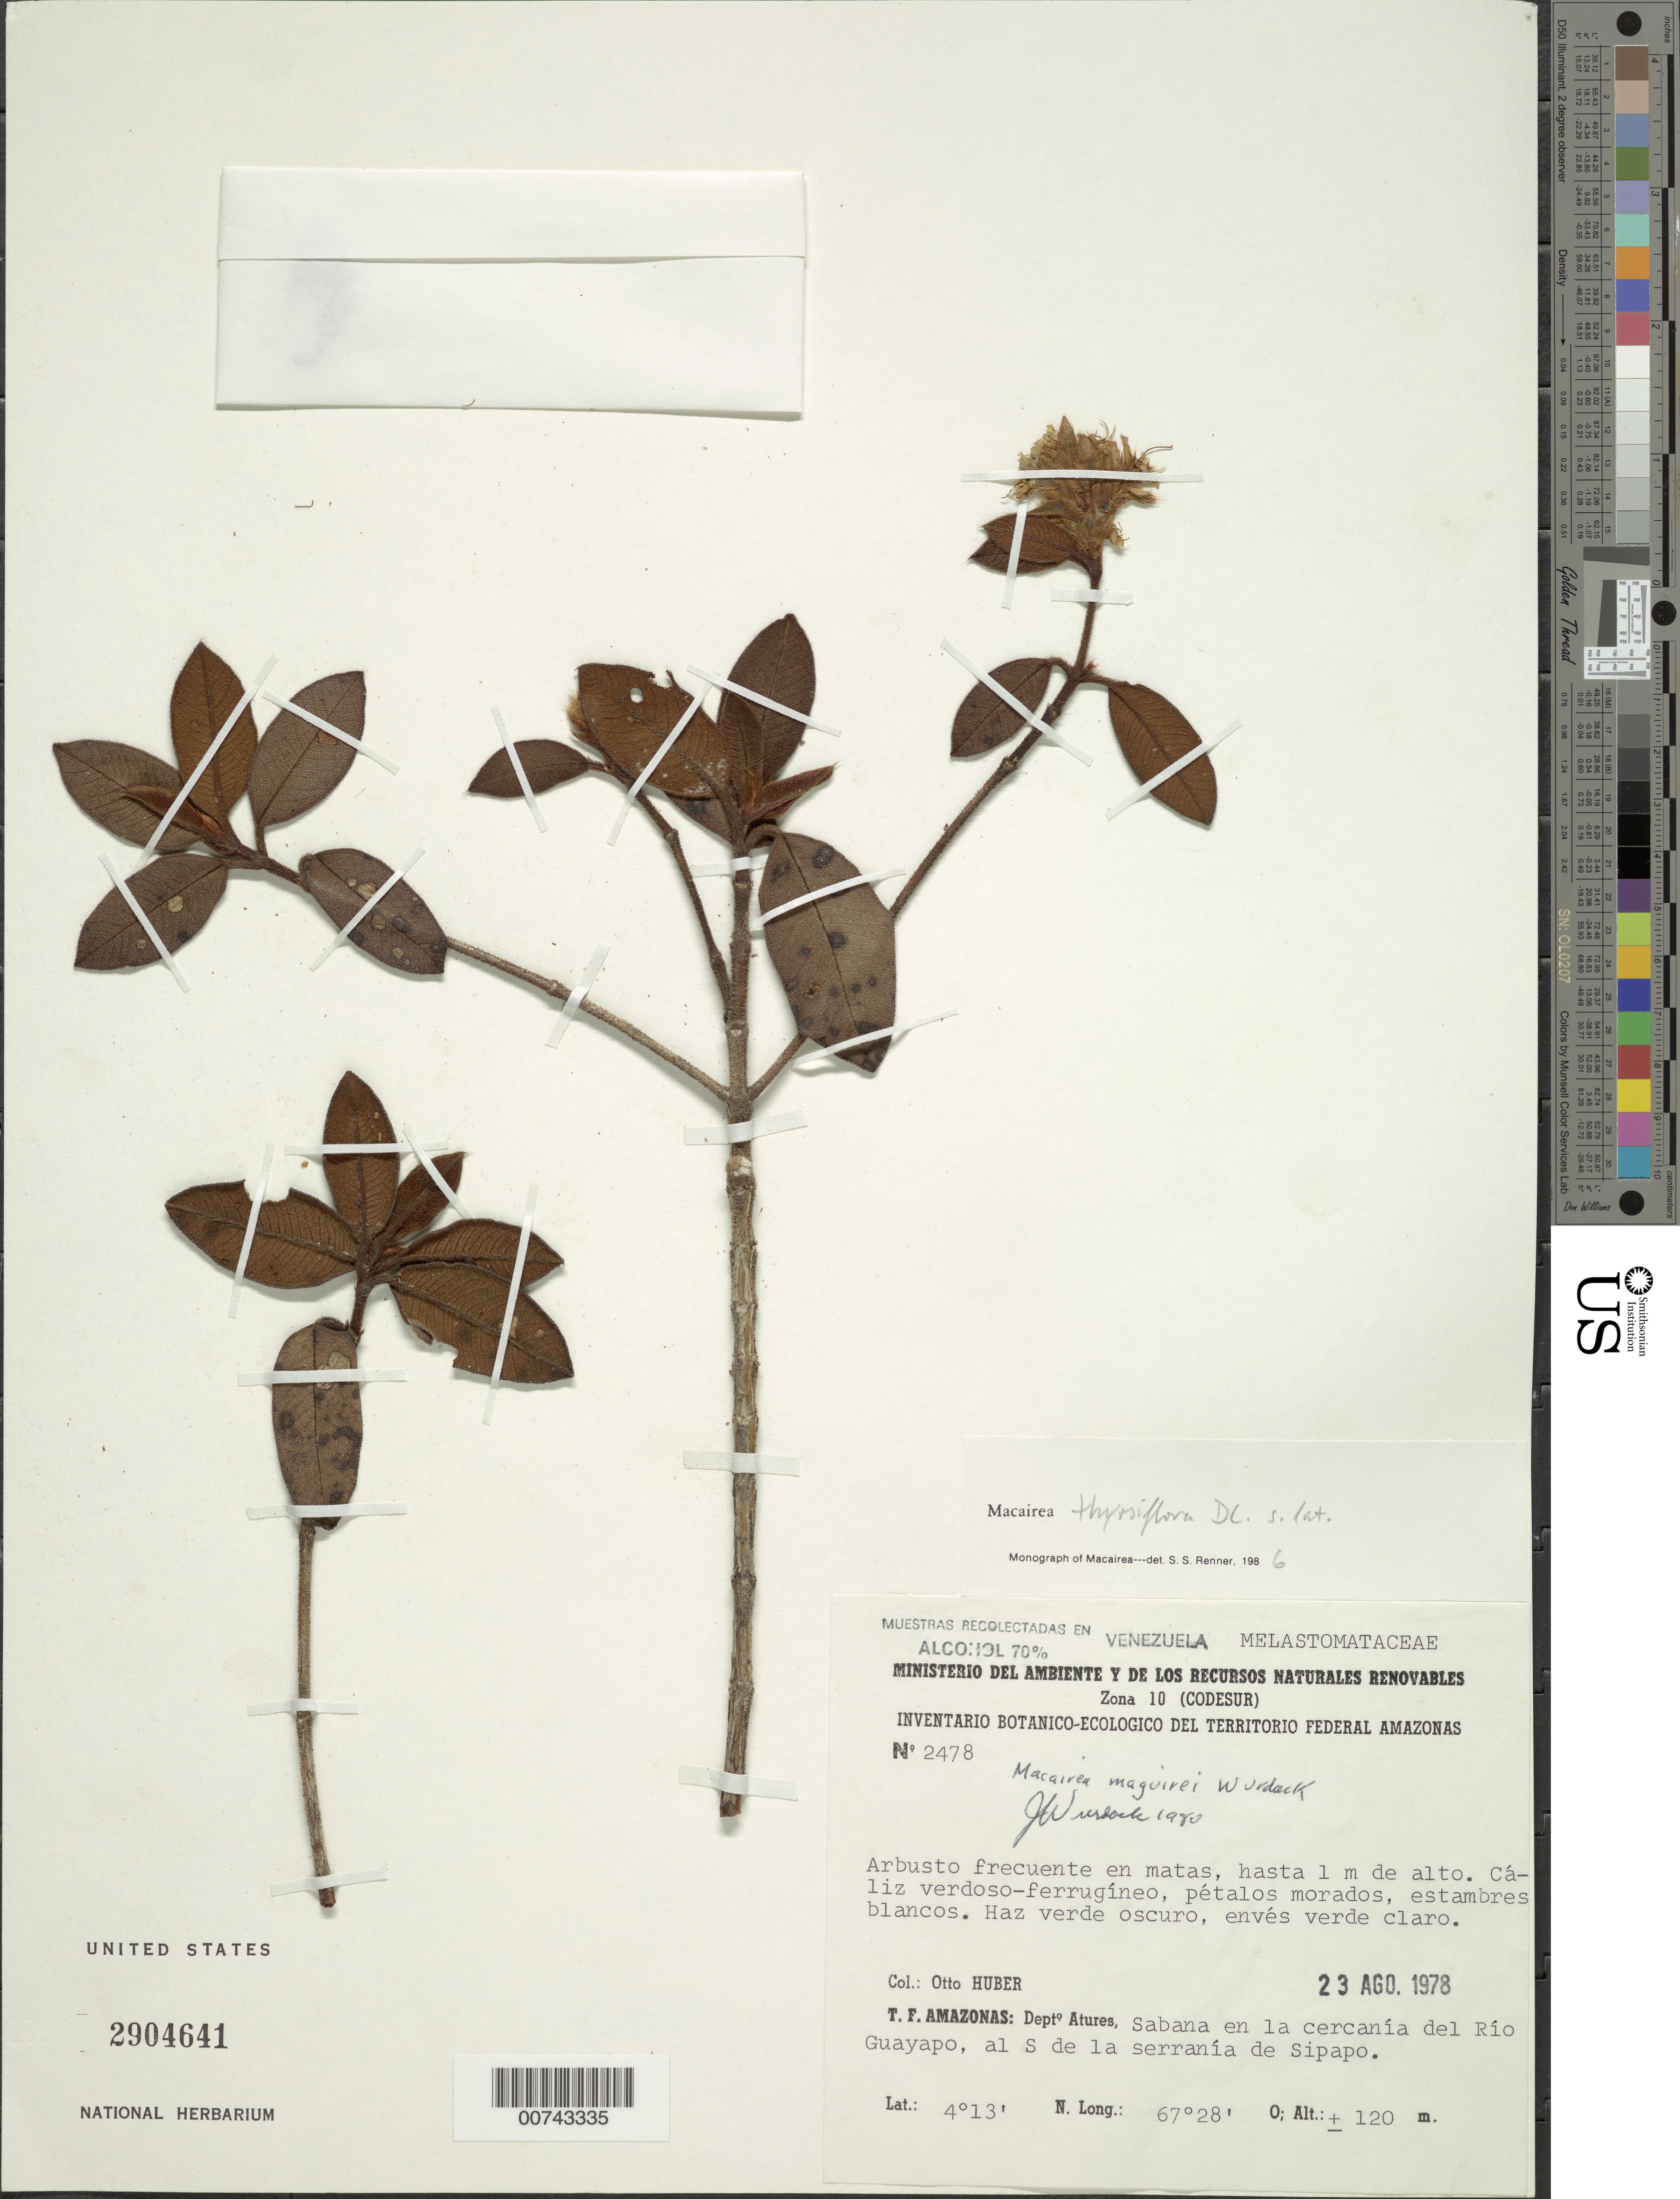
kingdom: Plantae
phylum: Tracheophyta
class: Magnoliopsida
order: Myrtales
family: Melastomataceae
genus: Macairea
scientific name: Macairea maguirei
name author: Wurdack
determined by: Nunes da Silva, Diego, (RB), Jardim Botanico do Rio de Janeiro - Herbario (BRAZIL)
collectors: O. Huber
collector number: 2478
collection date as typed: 23-Aug-78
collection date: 1978-08-23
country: Venezuela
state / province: Amazonas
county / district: Atures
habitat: En matas. Sabana en la cercania del Rio Guayapo, al S de la serrania de Sipapo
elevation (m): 120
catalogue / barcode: US 2904641